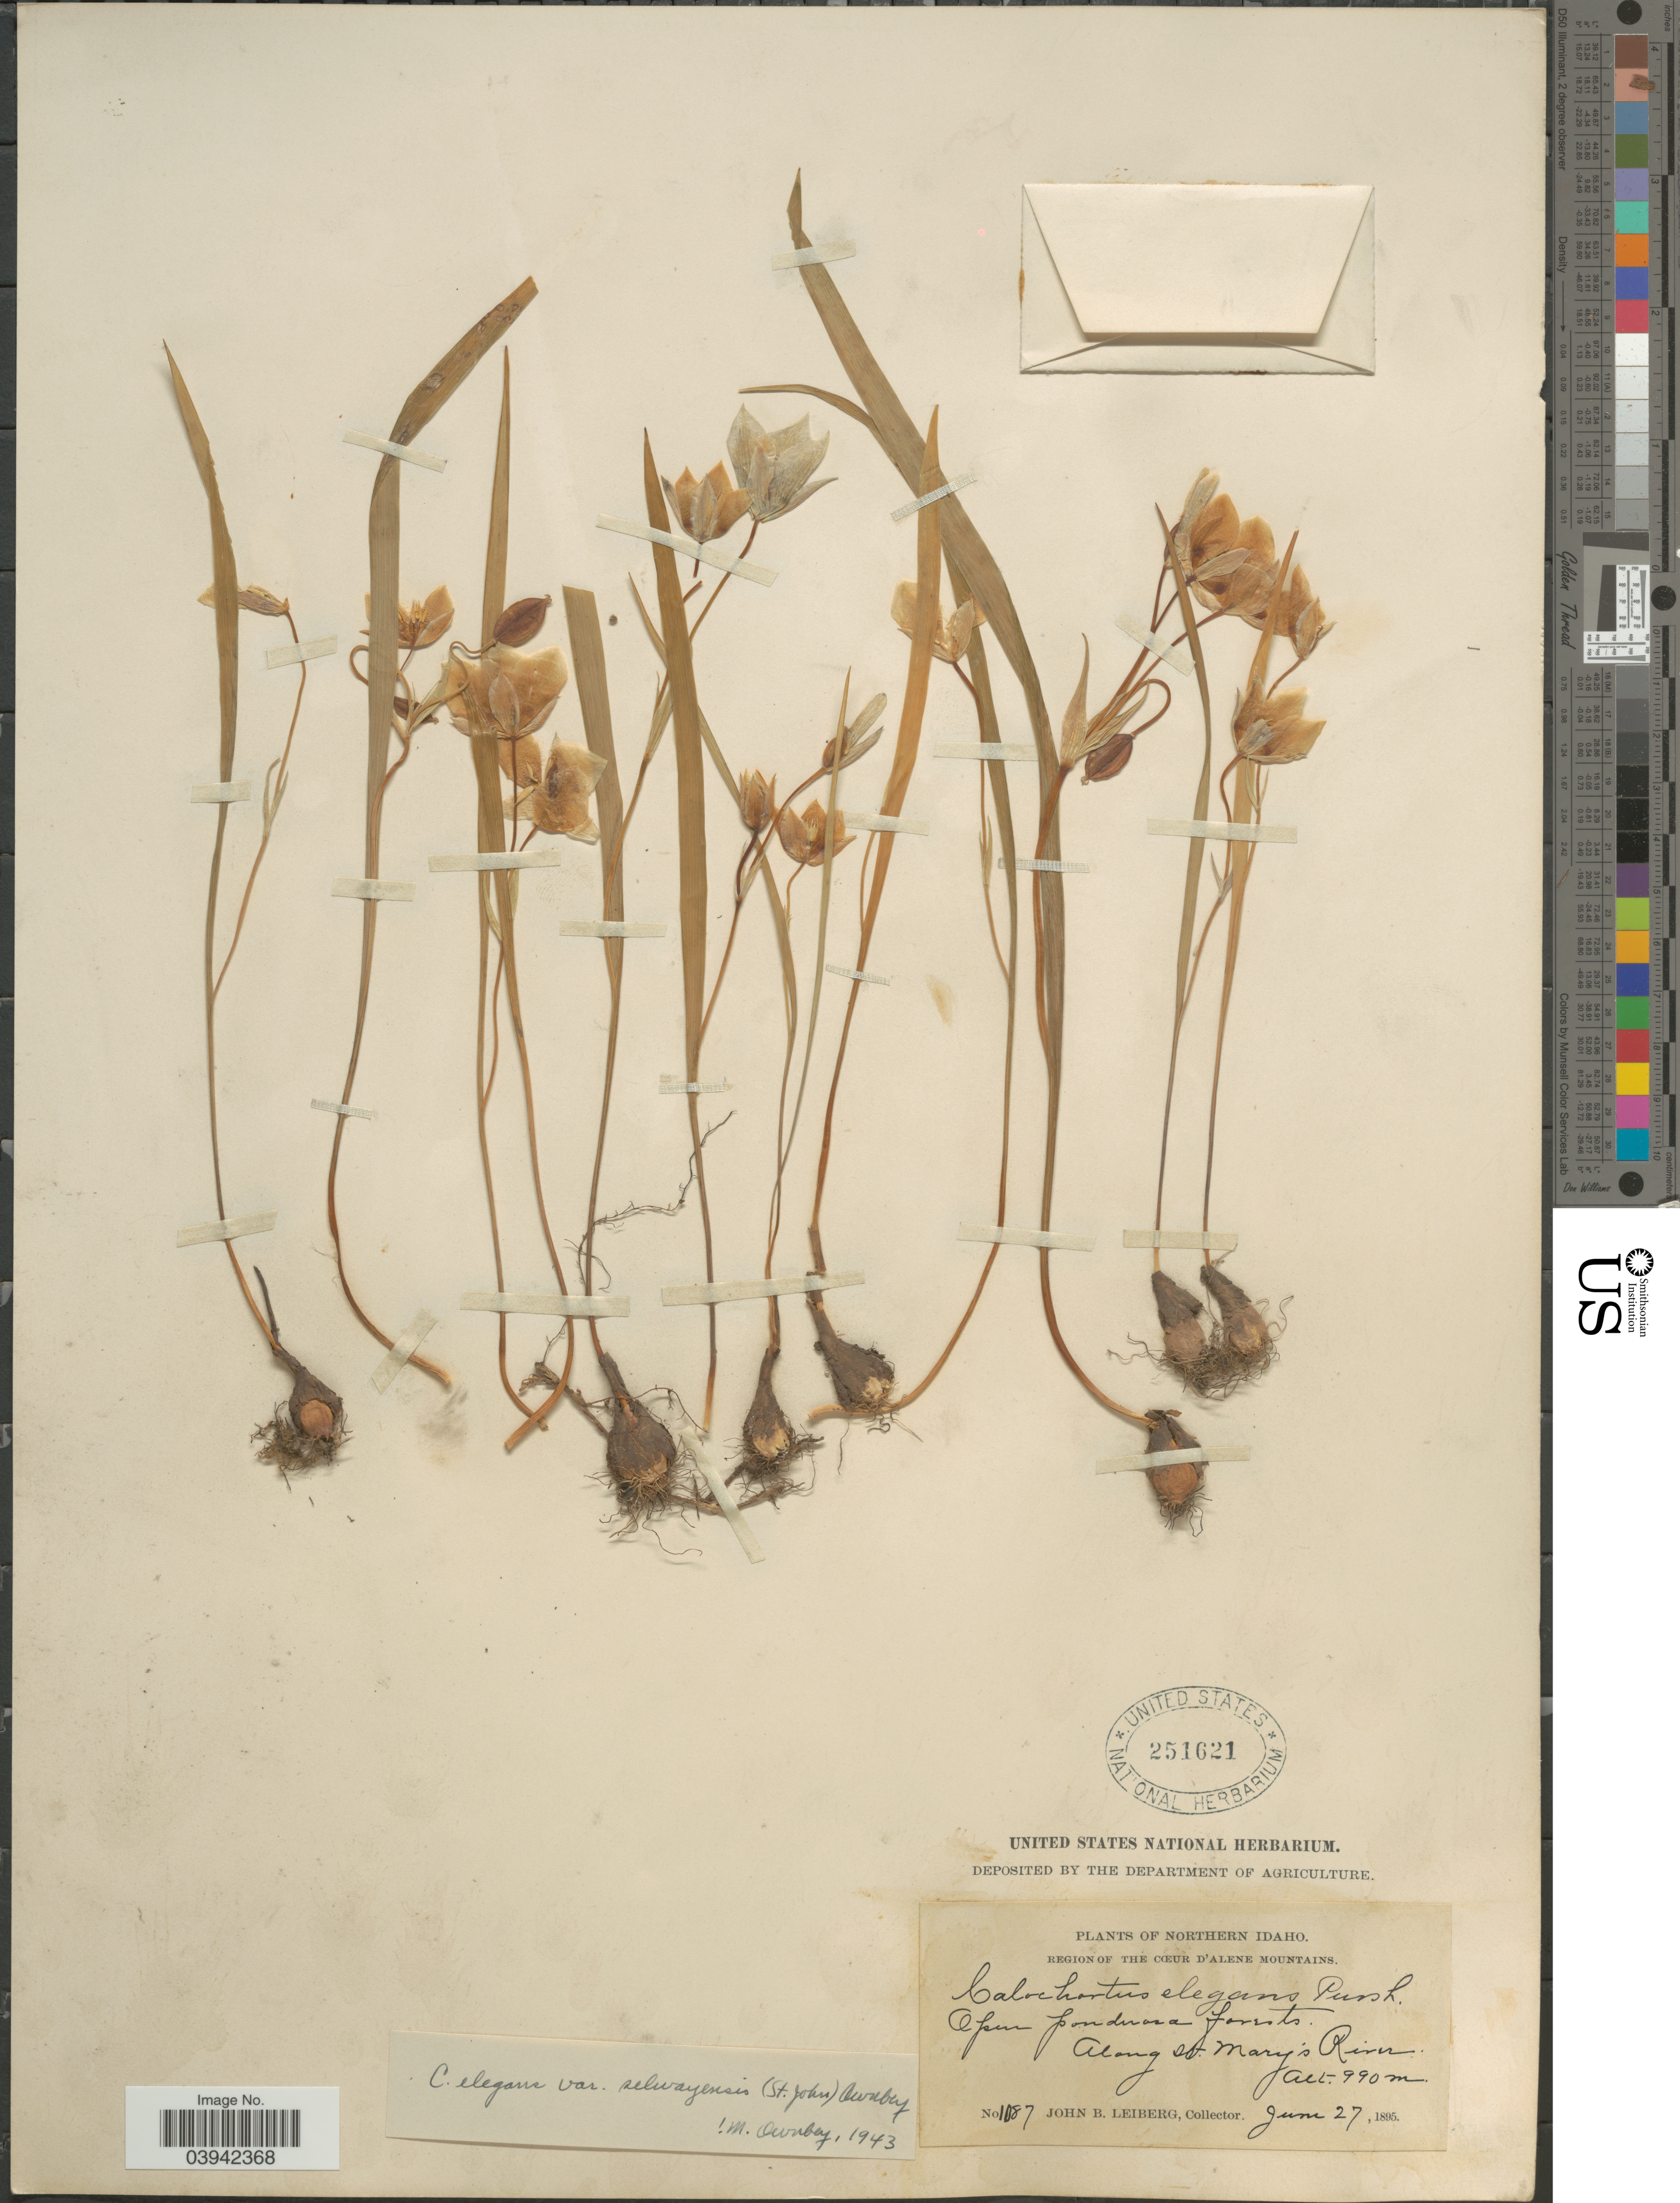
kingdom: Plantae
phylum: Tracheophyta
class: Liliopsida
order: Liliales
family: Liliaceae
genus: Calochortus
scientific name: Calochortus elegans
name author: Pursh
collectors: J. B. Leiberg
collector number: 1087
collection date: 1895-06-27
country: United States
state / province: Idaho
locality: Northern Idaho. Region of the Cœur D'Alene Mountains. Open ponderosa forests. along St. Mary's River.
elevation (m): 990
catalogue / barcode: US 251621